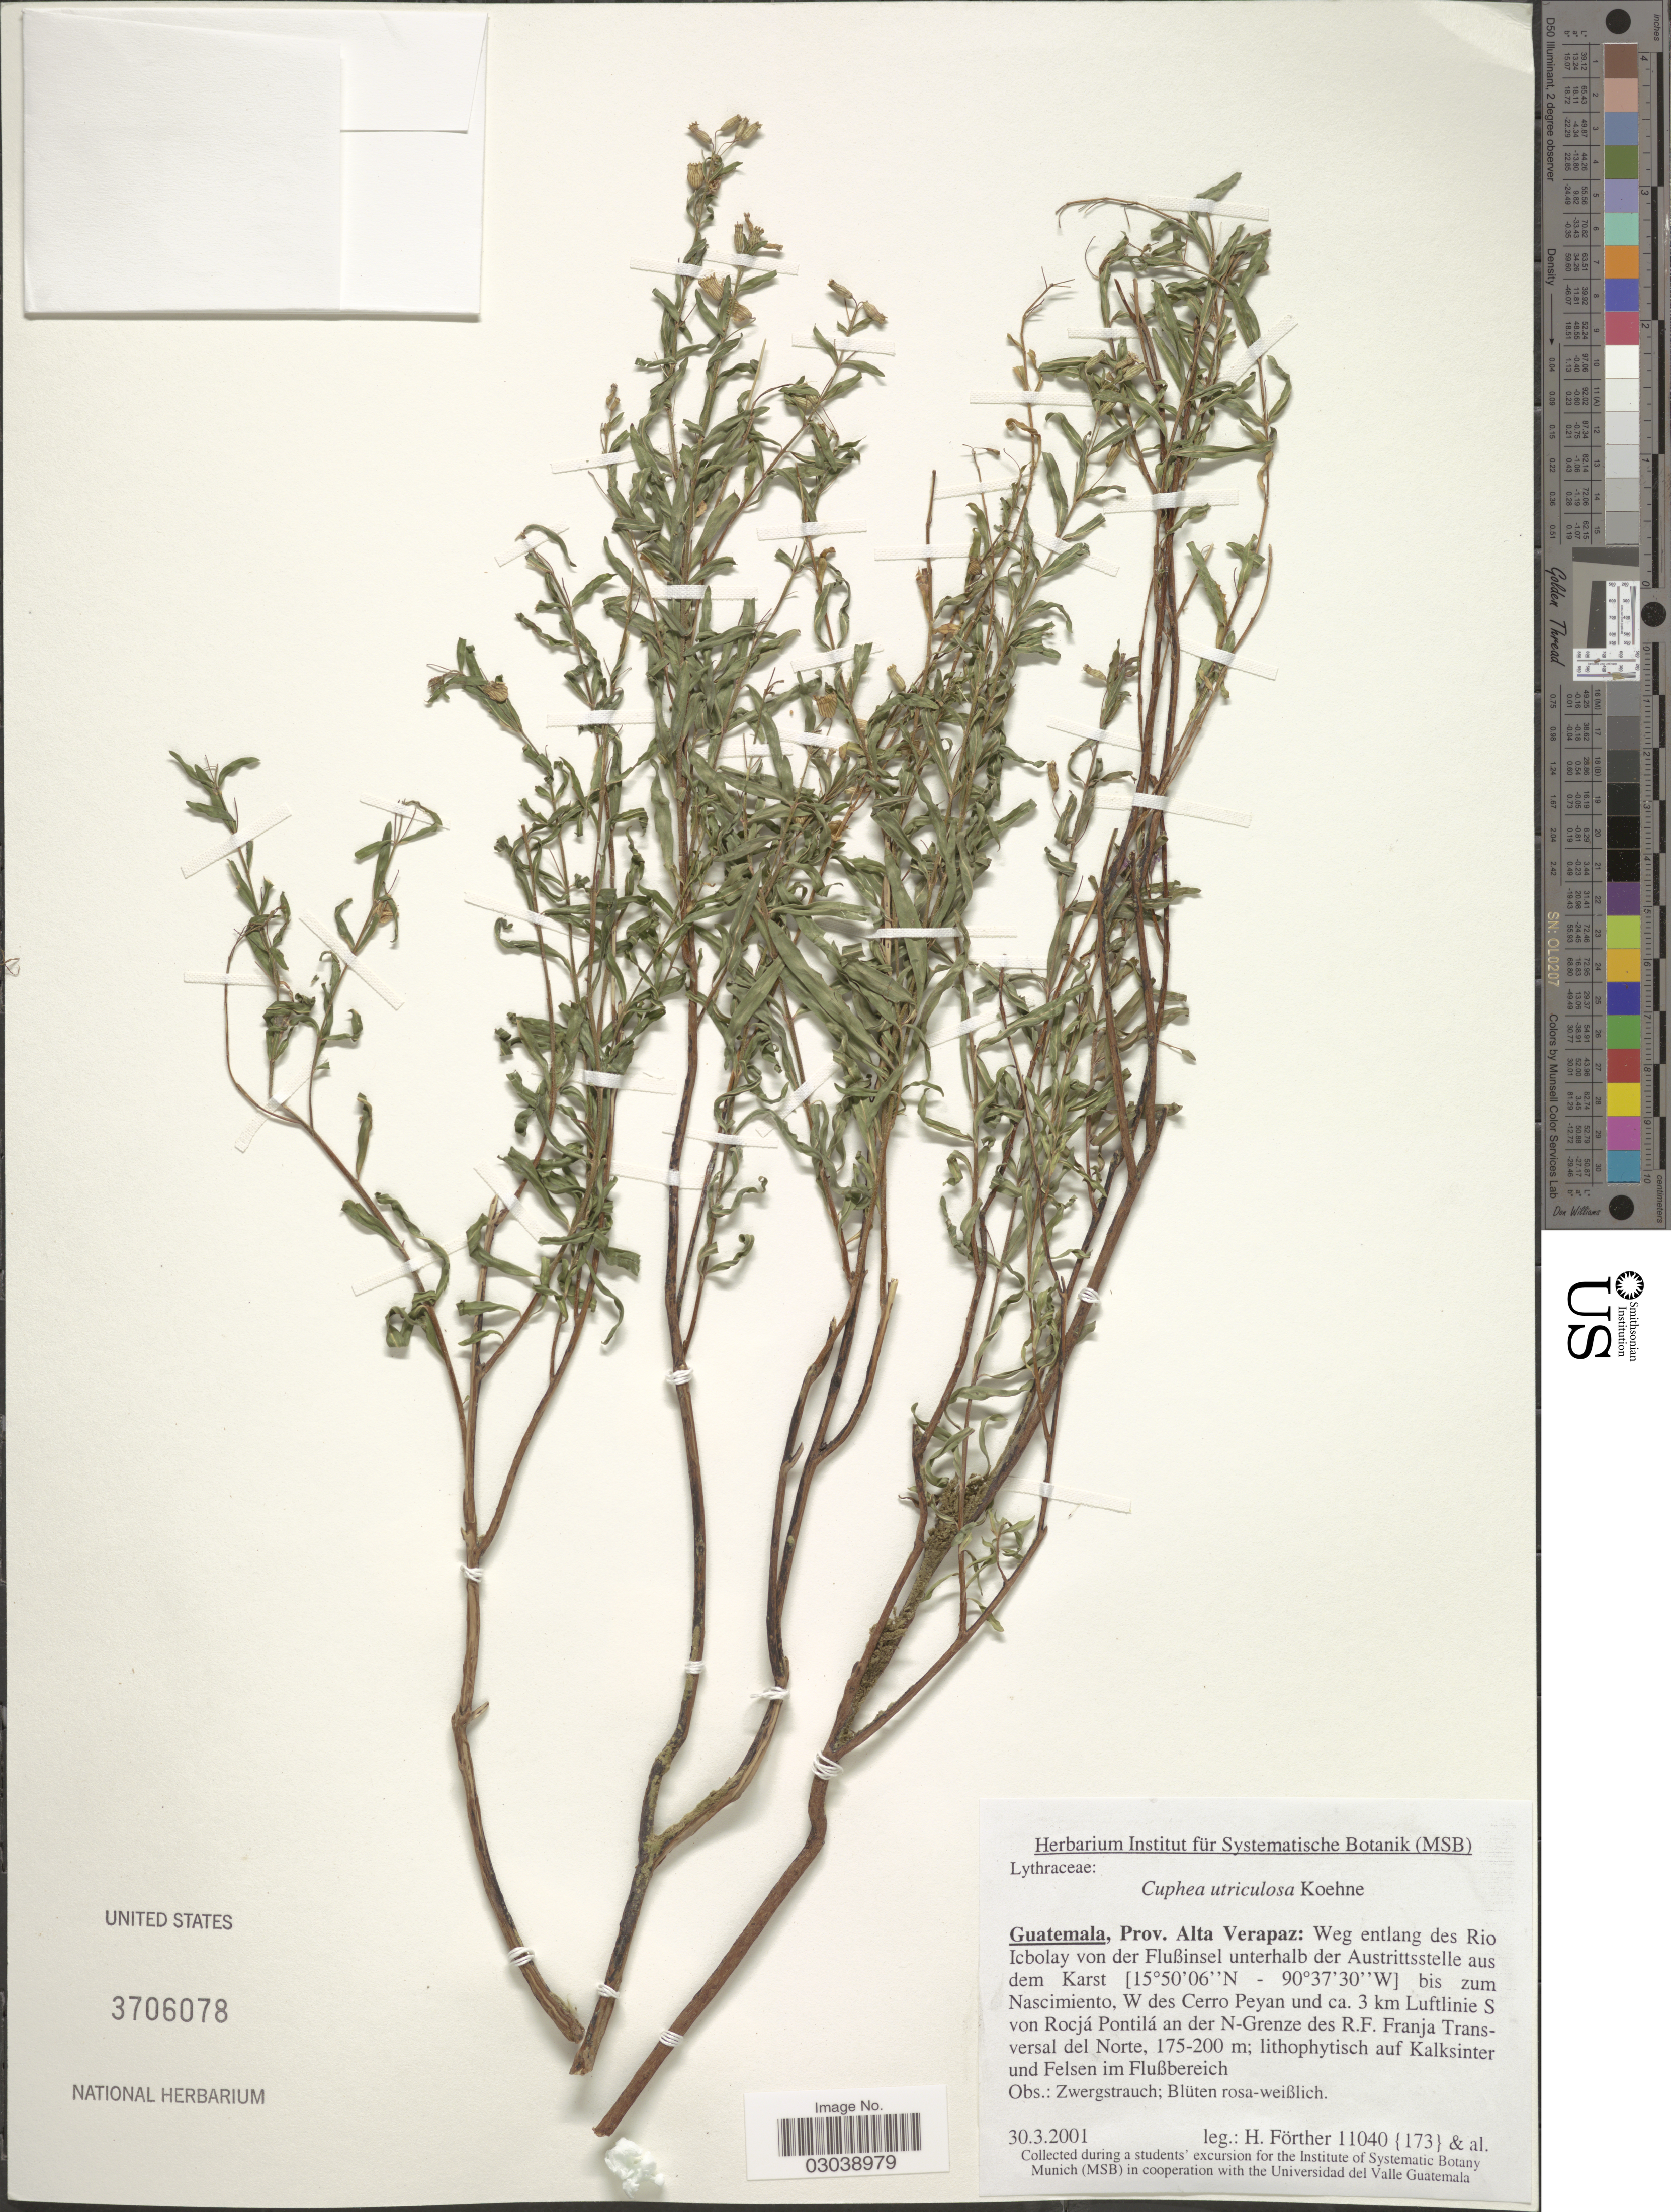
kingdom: Plantae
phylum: Tracheophyta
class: Magnoliopsida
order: Myrtales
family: Lythraceae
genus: Cuphea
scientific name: Cuphea utriculosa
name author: Koehne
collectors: H. Förther & et al.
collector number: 11040 {173}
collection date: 2001-03-30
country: Guatemala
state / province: Alta Verapaz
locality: Weg entlang des Rio Icbolay von der Flubinsel unterhalb der Austrittsstelle aus dem Karst, bis zum Nascimiento, W des Cerro Peyan und ca. 3 km Luftlinie S von Rocjá Pontilá an der N-Grenze des R.F. Franja Transversal del Norte.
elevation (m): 175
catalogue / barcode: US 3706078